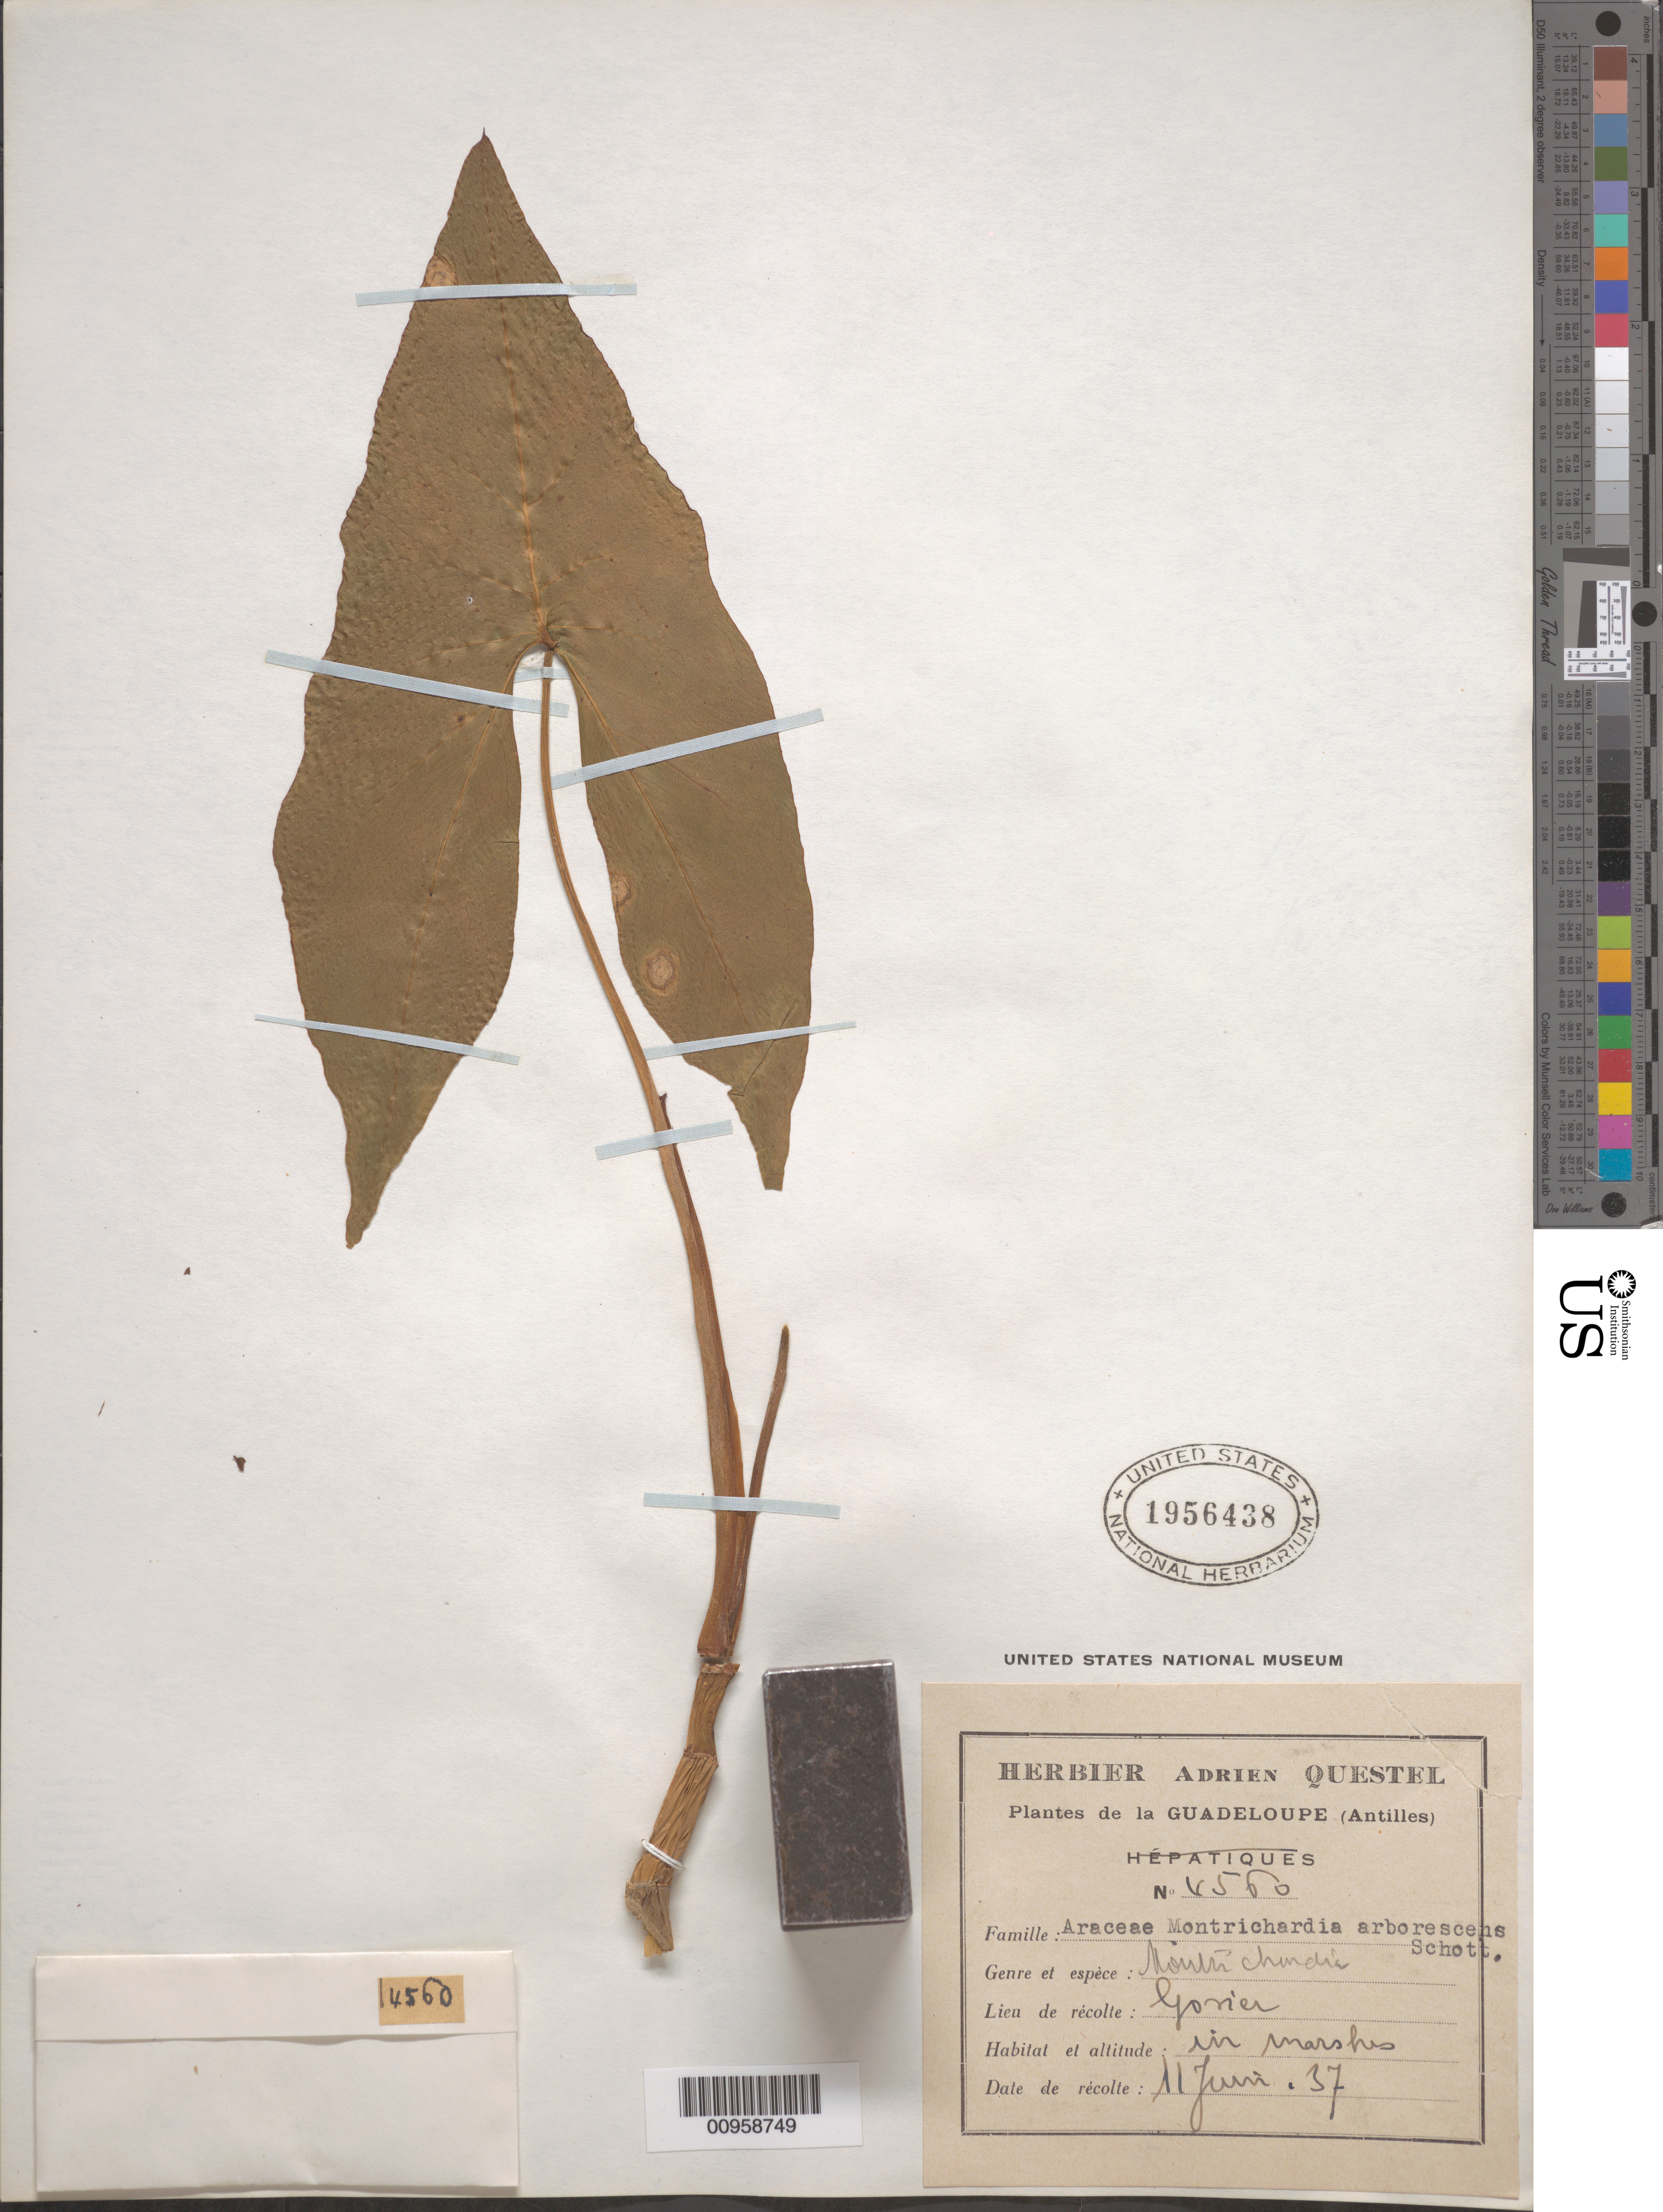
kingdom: Plantae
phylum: Tracheophyta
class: Liliopsida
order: Alismatales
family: Araceae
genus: Montrichardia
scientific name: Montrichardia arborescens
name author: (L.) Schott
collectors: A. Questel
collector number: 4560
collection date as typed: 11 Jun 1937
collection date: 1937-06-11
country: Guadeloupe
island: Grande Terre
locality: Gosier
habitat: In marshes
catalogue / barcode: US 1956438